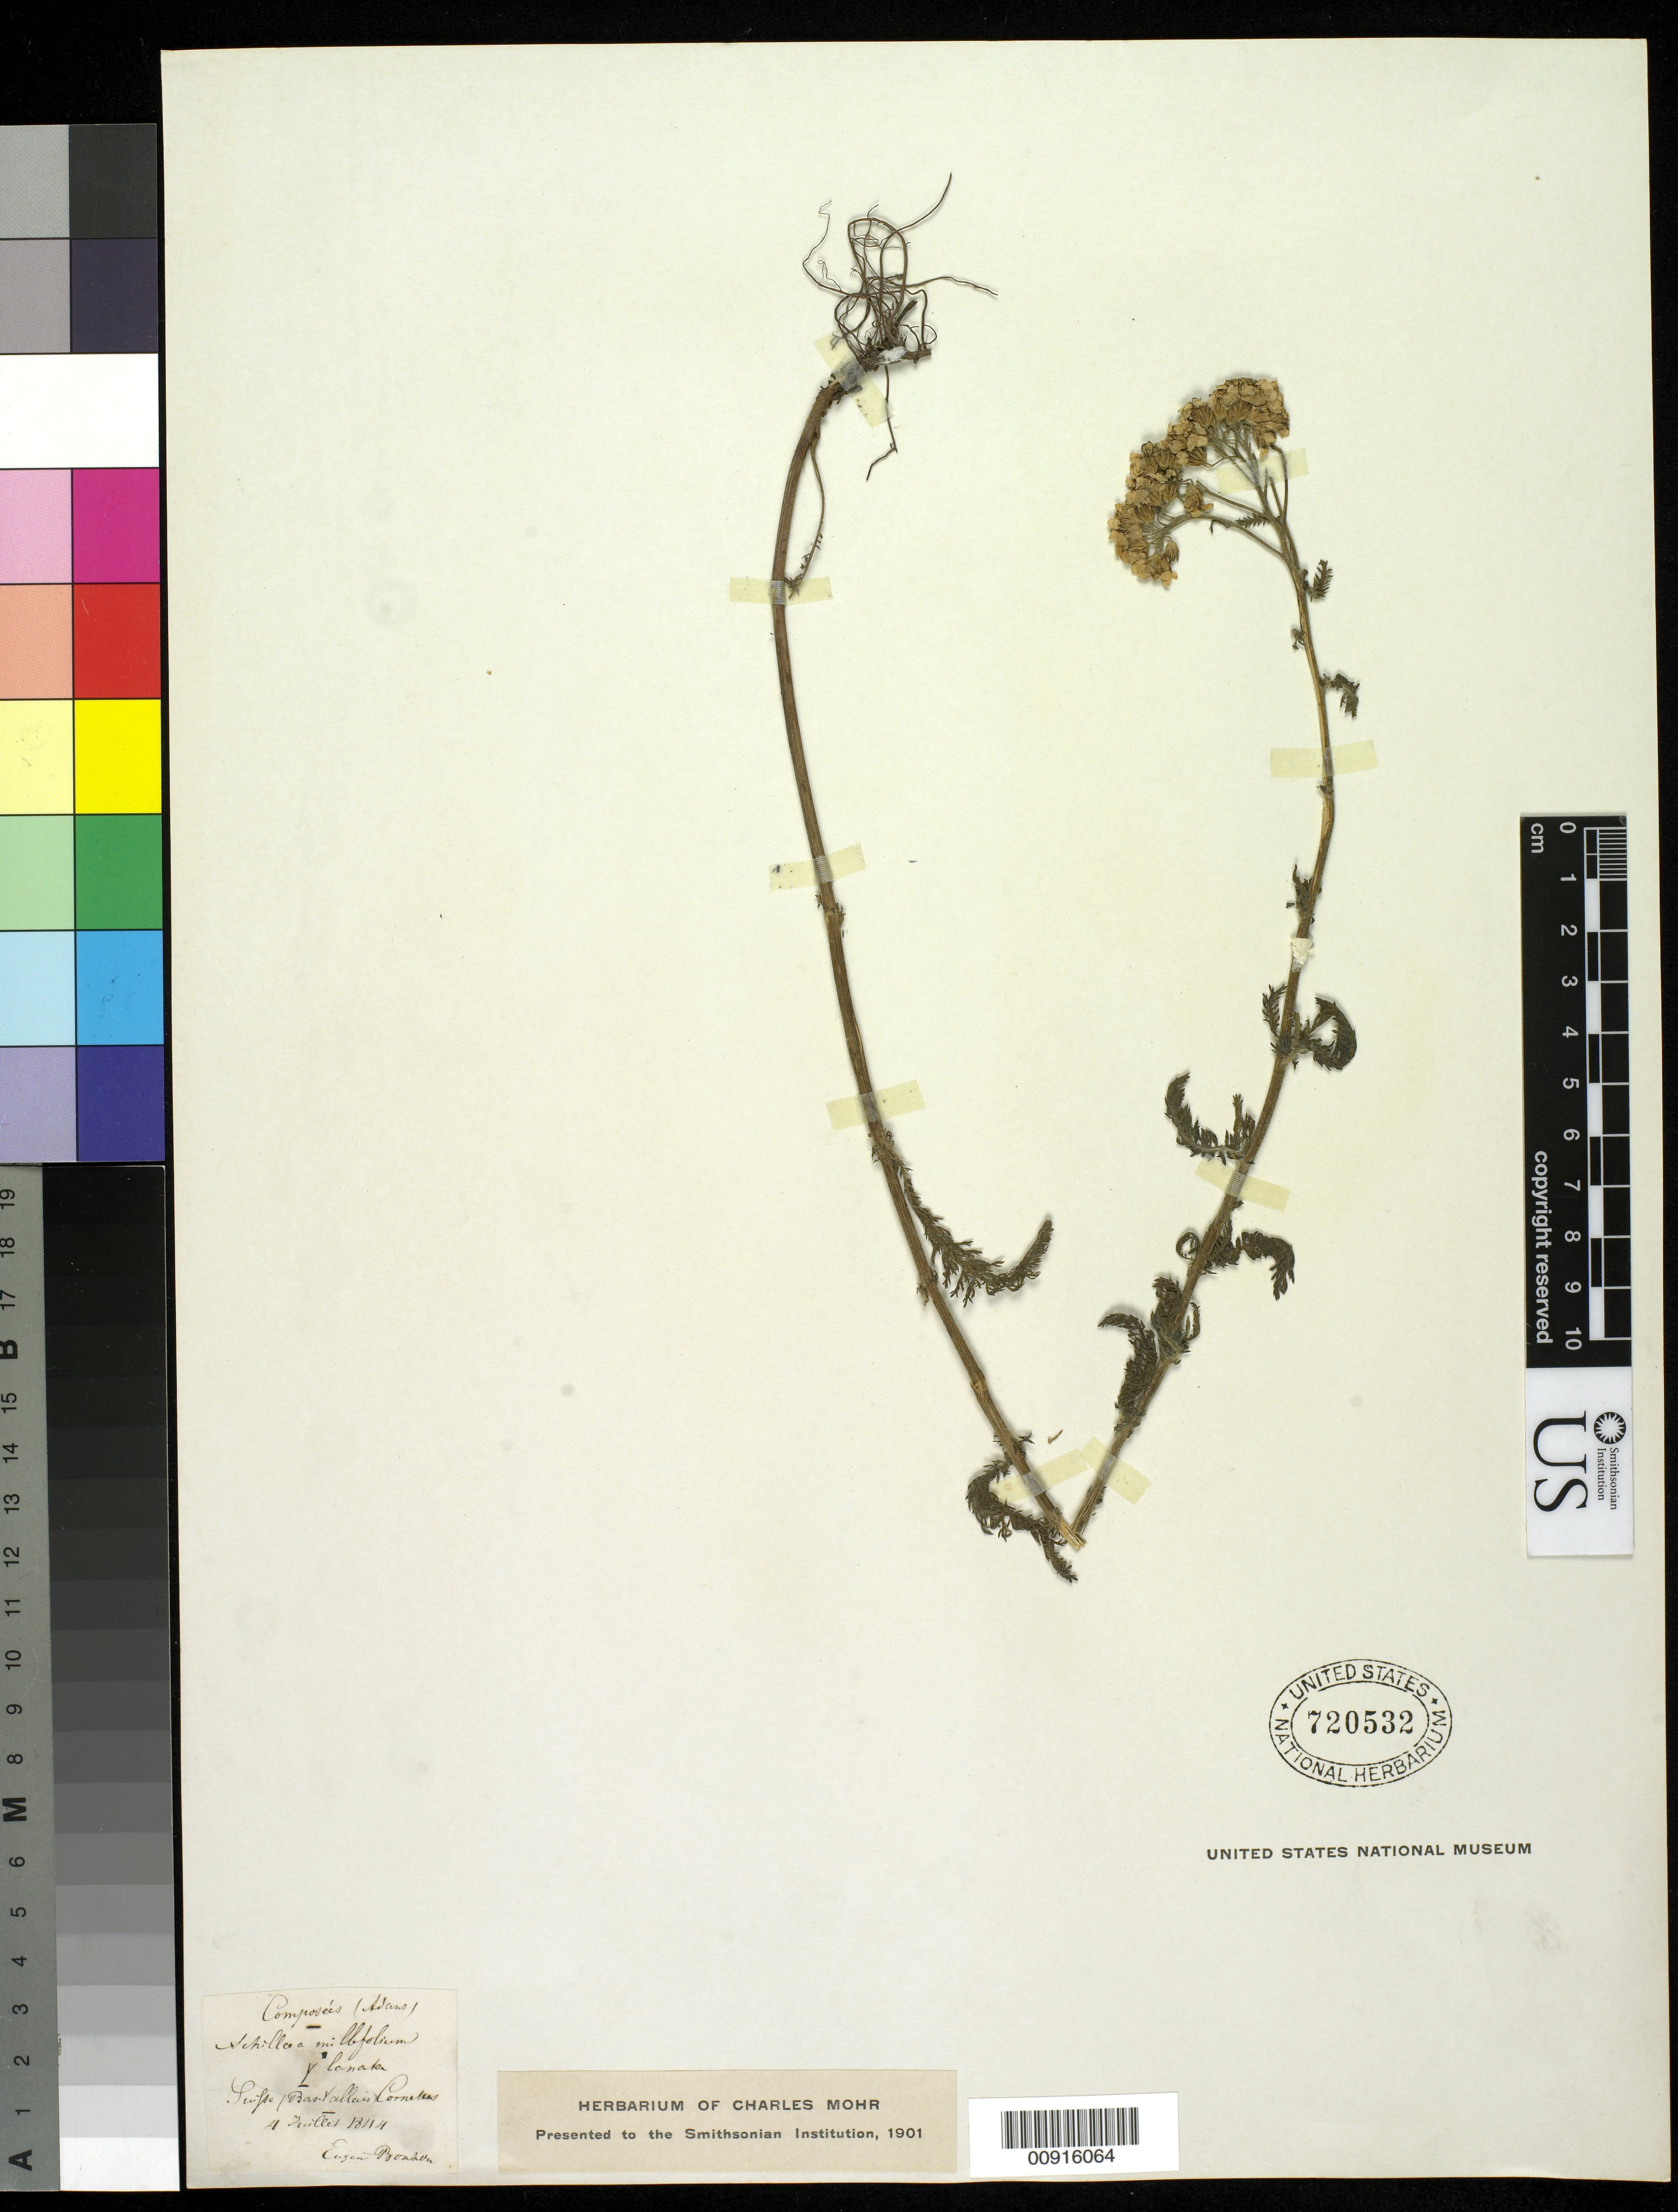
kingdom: Plantae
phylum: Tracheophyta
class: Magnoliopsida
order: Asterales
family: Asteraceae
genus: Achillea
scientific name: Achillea millefolium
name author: L.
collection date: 1844-07-04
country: Switzerland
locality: Suisse Bas-Vallais Cornelus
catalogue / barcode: US 720532